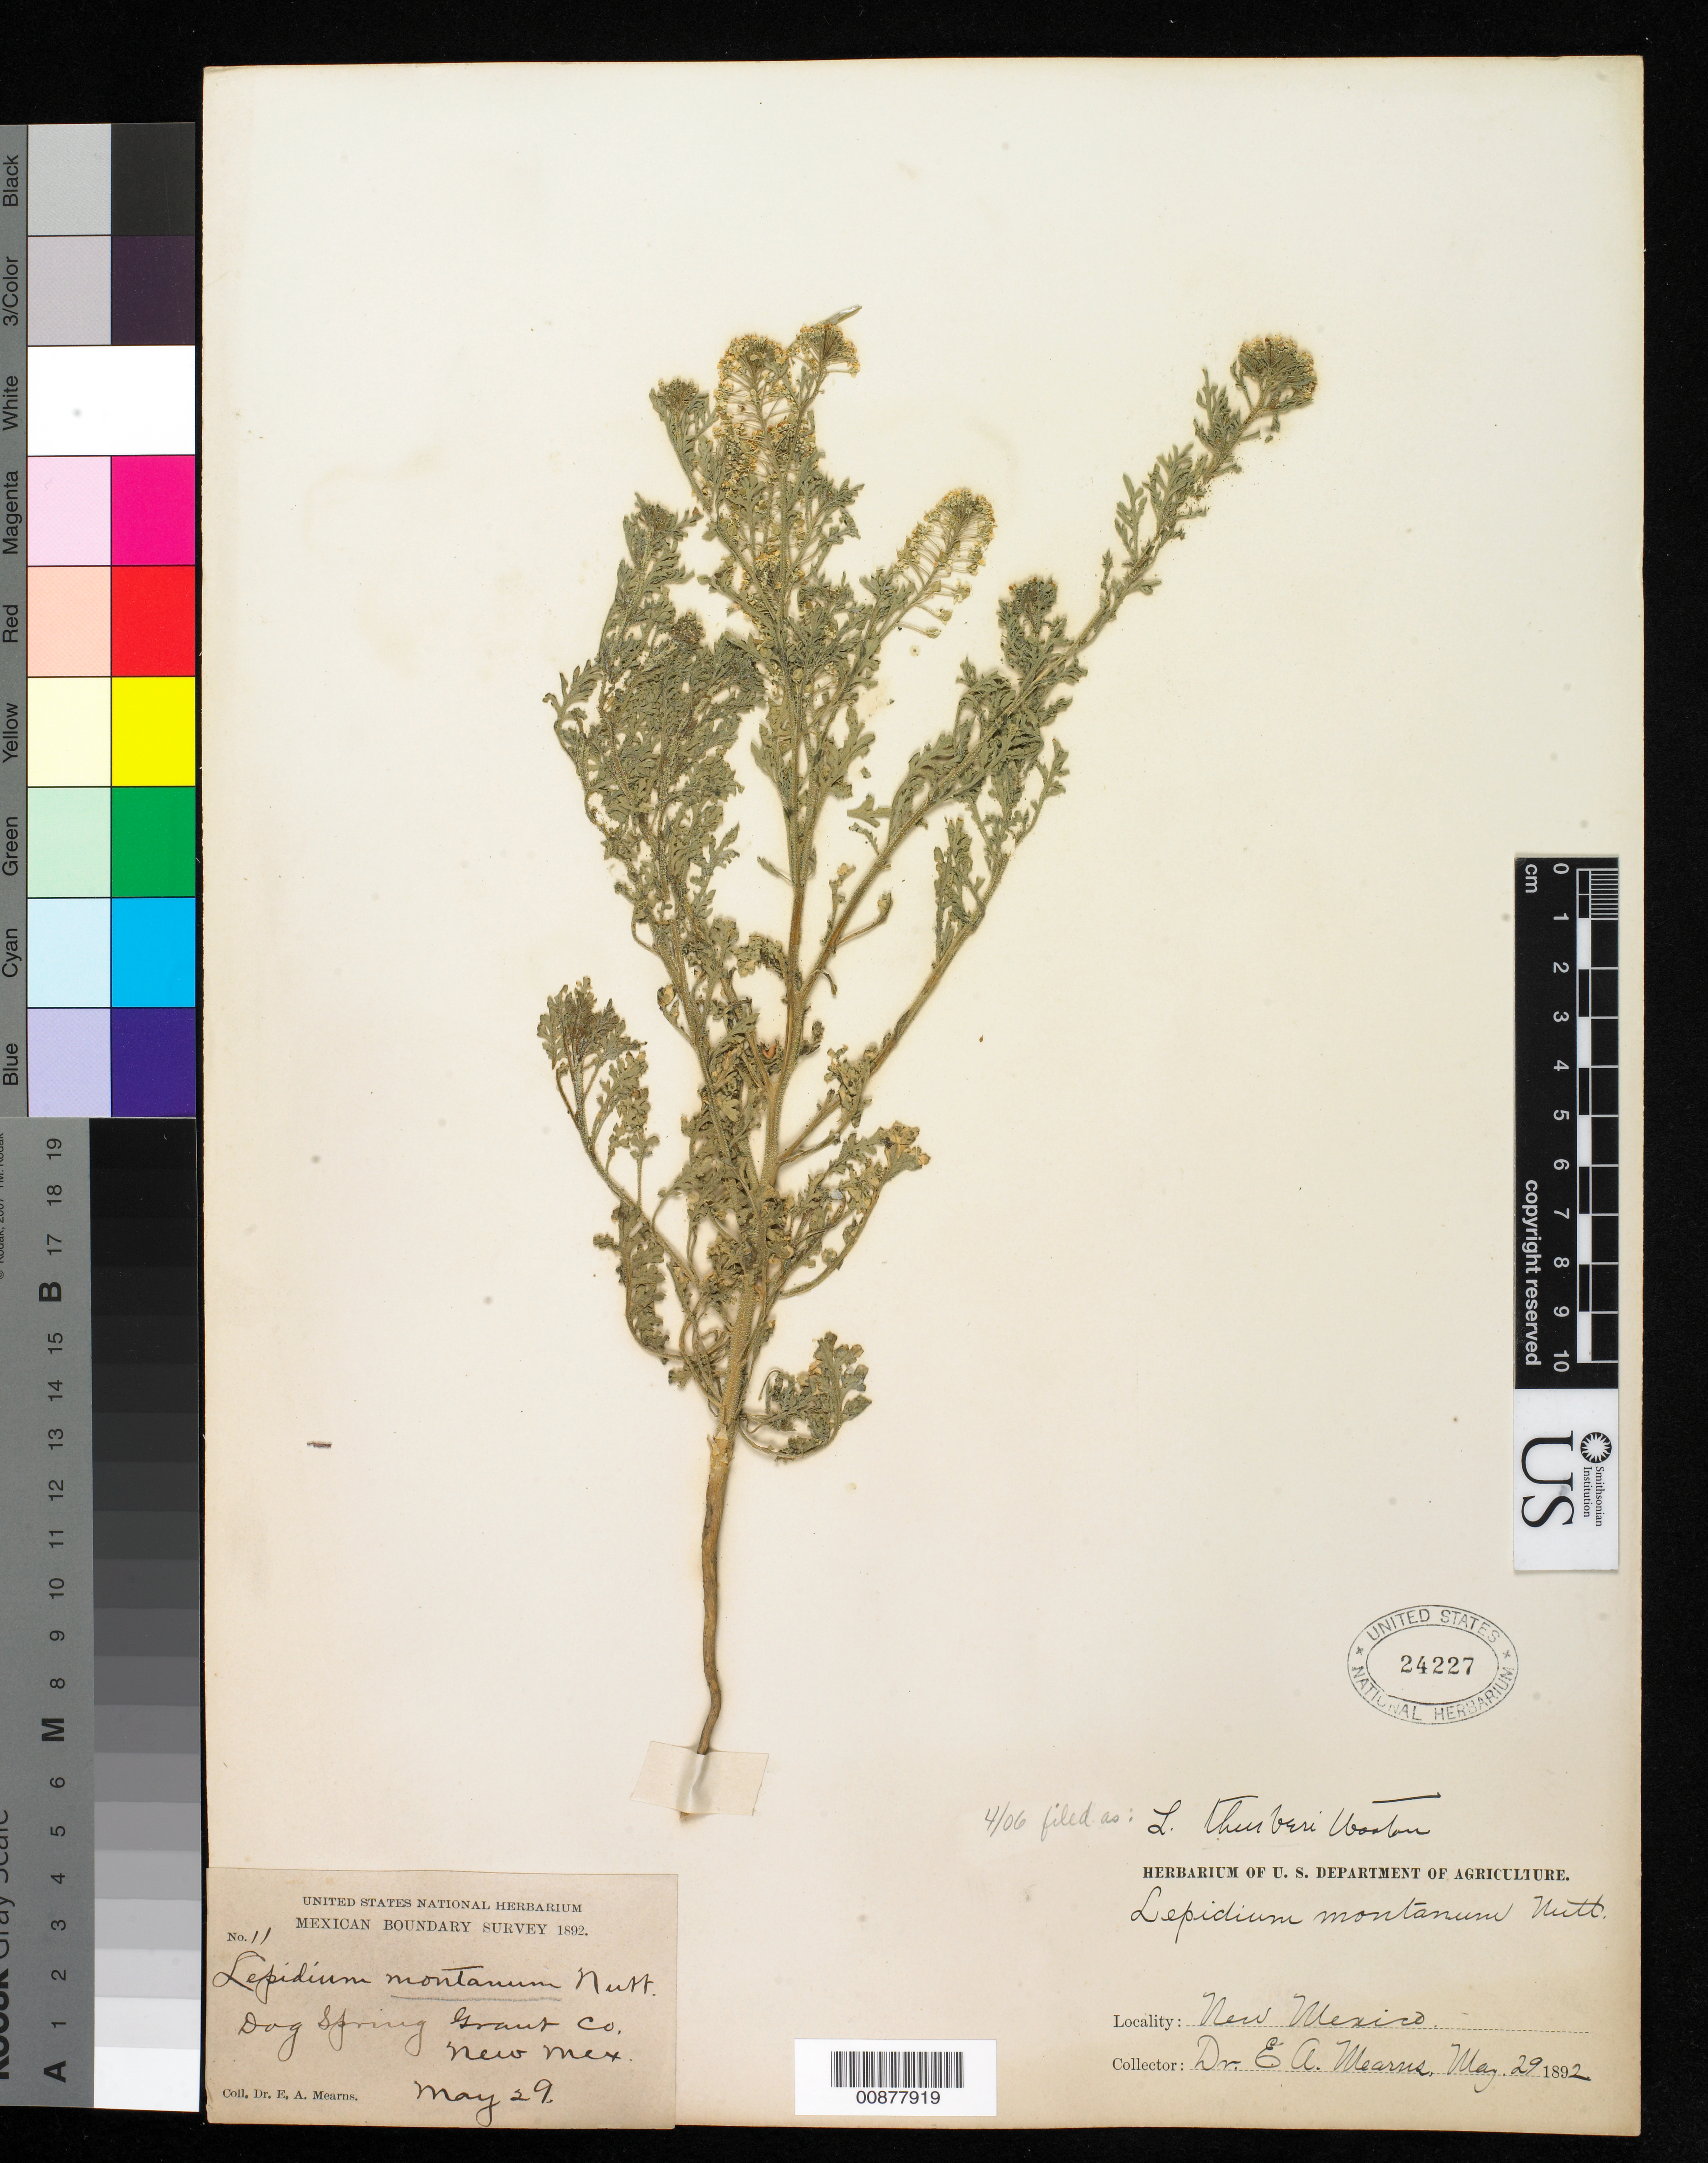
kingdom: Plantae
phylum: Tracheophyta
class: Magnoliopsida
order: Brassicales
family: Brassicaceae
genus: Lepidium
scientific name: Lepidium thurberi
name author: Wooton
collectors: E. A. Mearns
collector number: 11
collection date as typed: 29 May 1892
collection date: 1892-05-29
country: United States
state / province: New Mexico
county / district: Grant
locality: Dog Spring, Grant County, New Mexico.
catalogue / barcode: US 24227